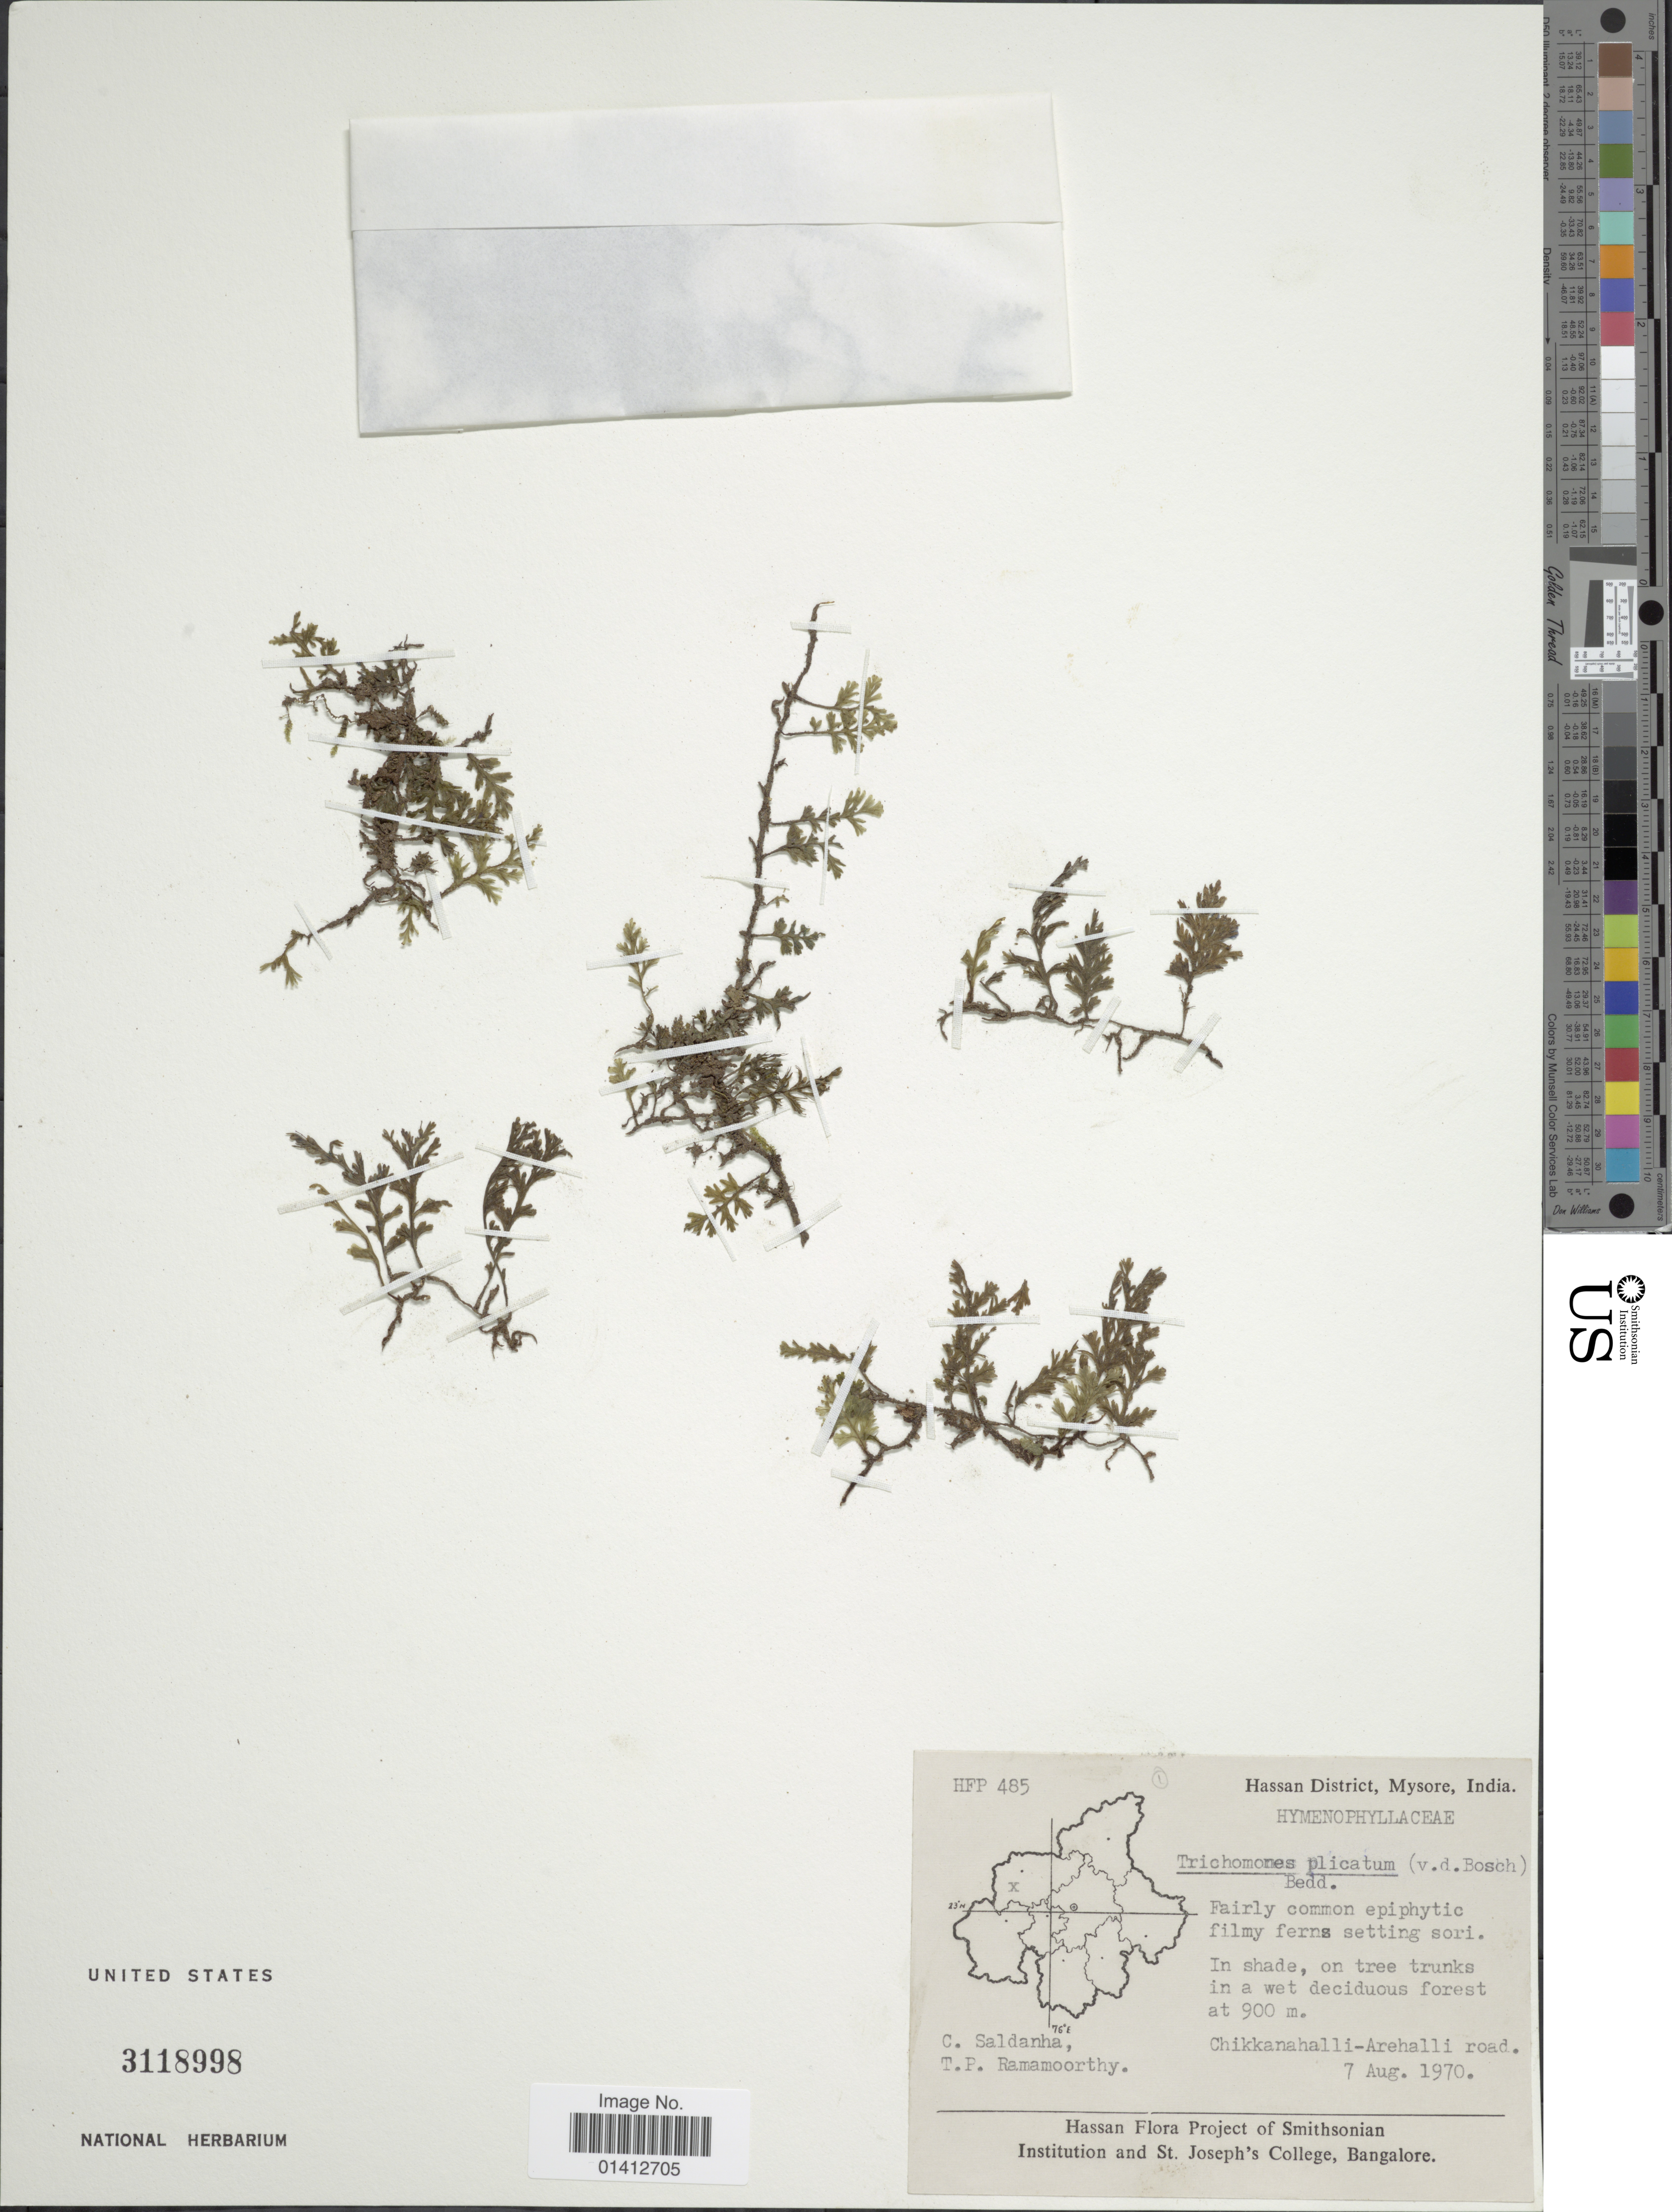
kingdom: Plantae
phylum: Tracheophyta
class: Polypodiopsida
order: Hymenophyllales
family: Hymenophyllaceae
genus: Crepidomanes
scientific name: Crepidomanes campanulatum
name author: (Roxb.) Panigrahi & Singh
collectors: C. Saldanha & T. P. Ramamoorthy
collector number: HFP 485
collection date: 1970-08-07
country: India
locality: Hassan District, Mysore, chikkanahalli-Arehalli road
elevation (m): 900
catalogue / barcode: US 3118998